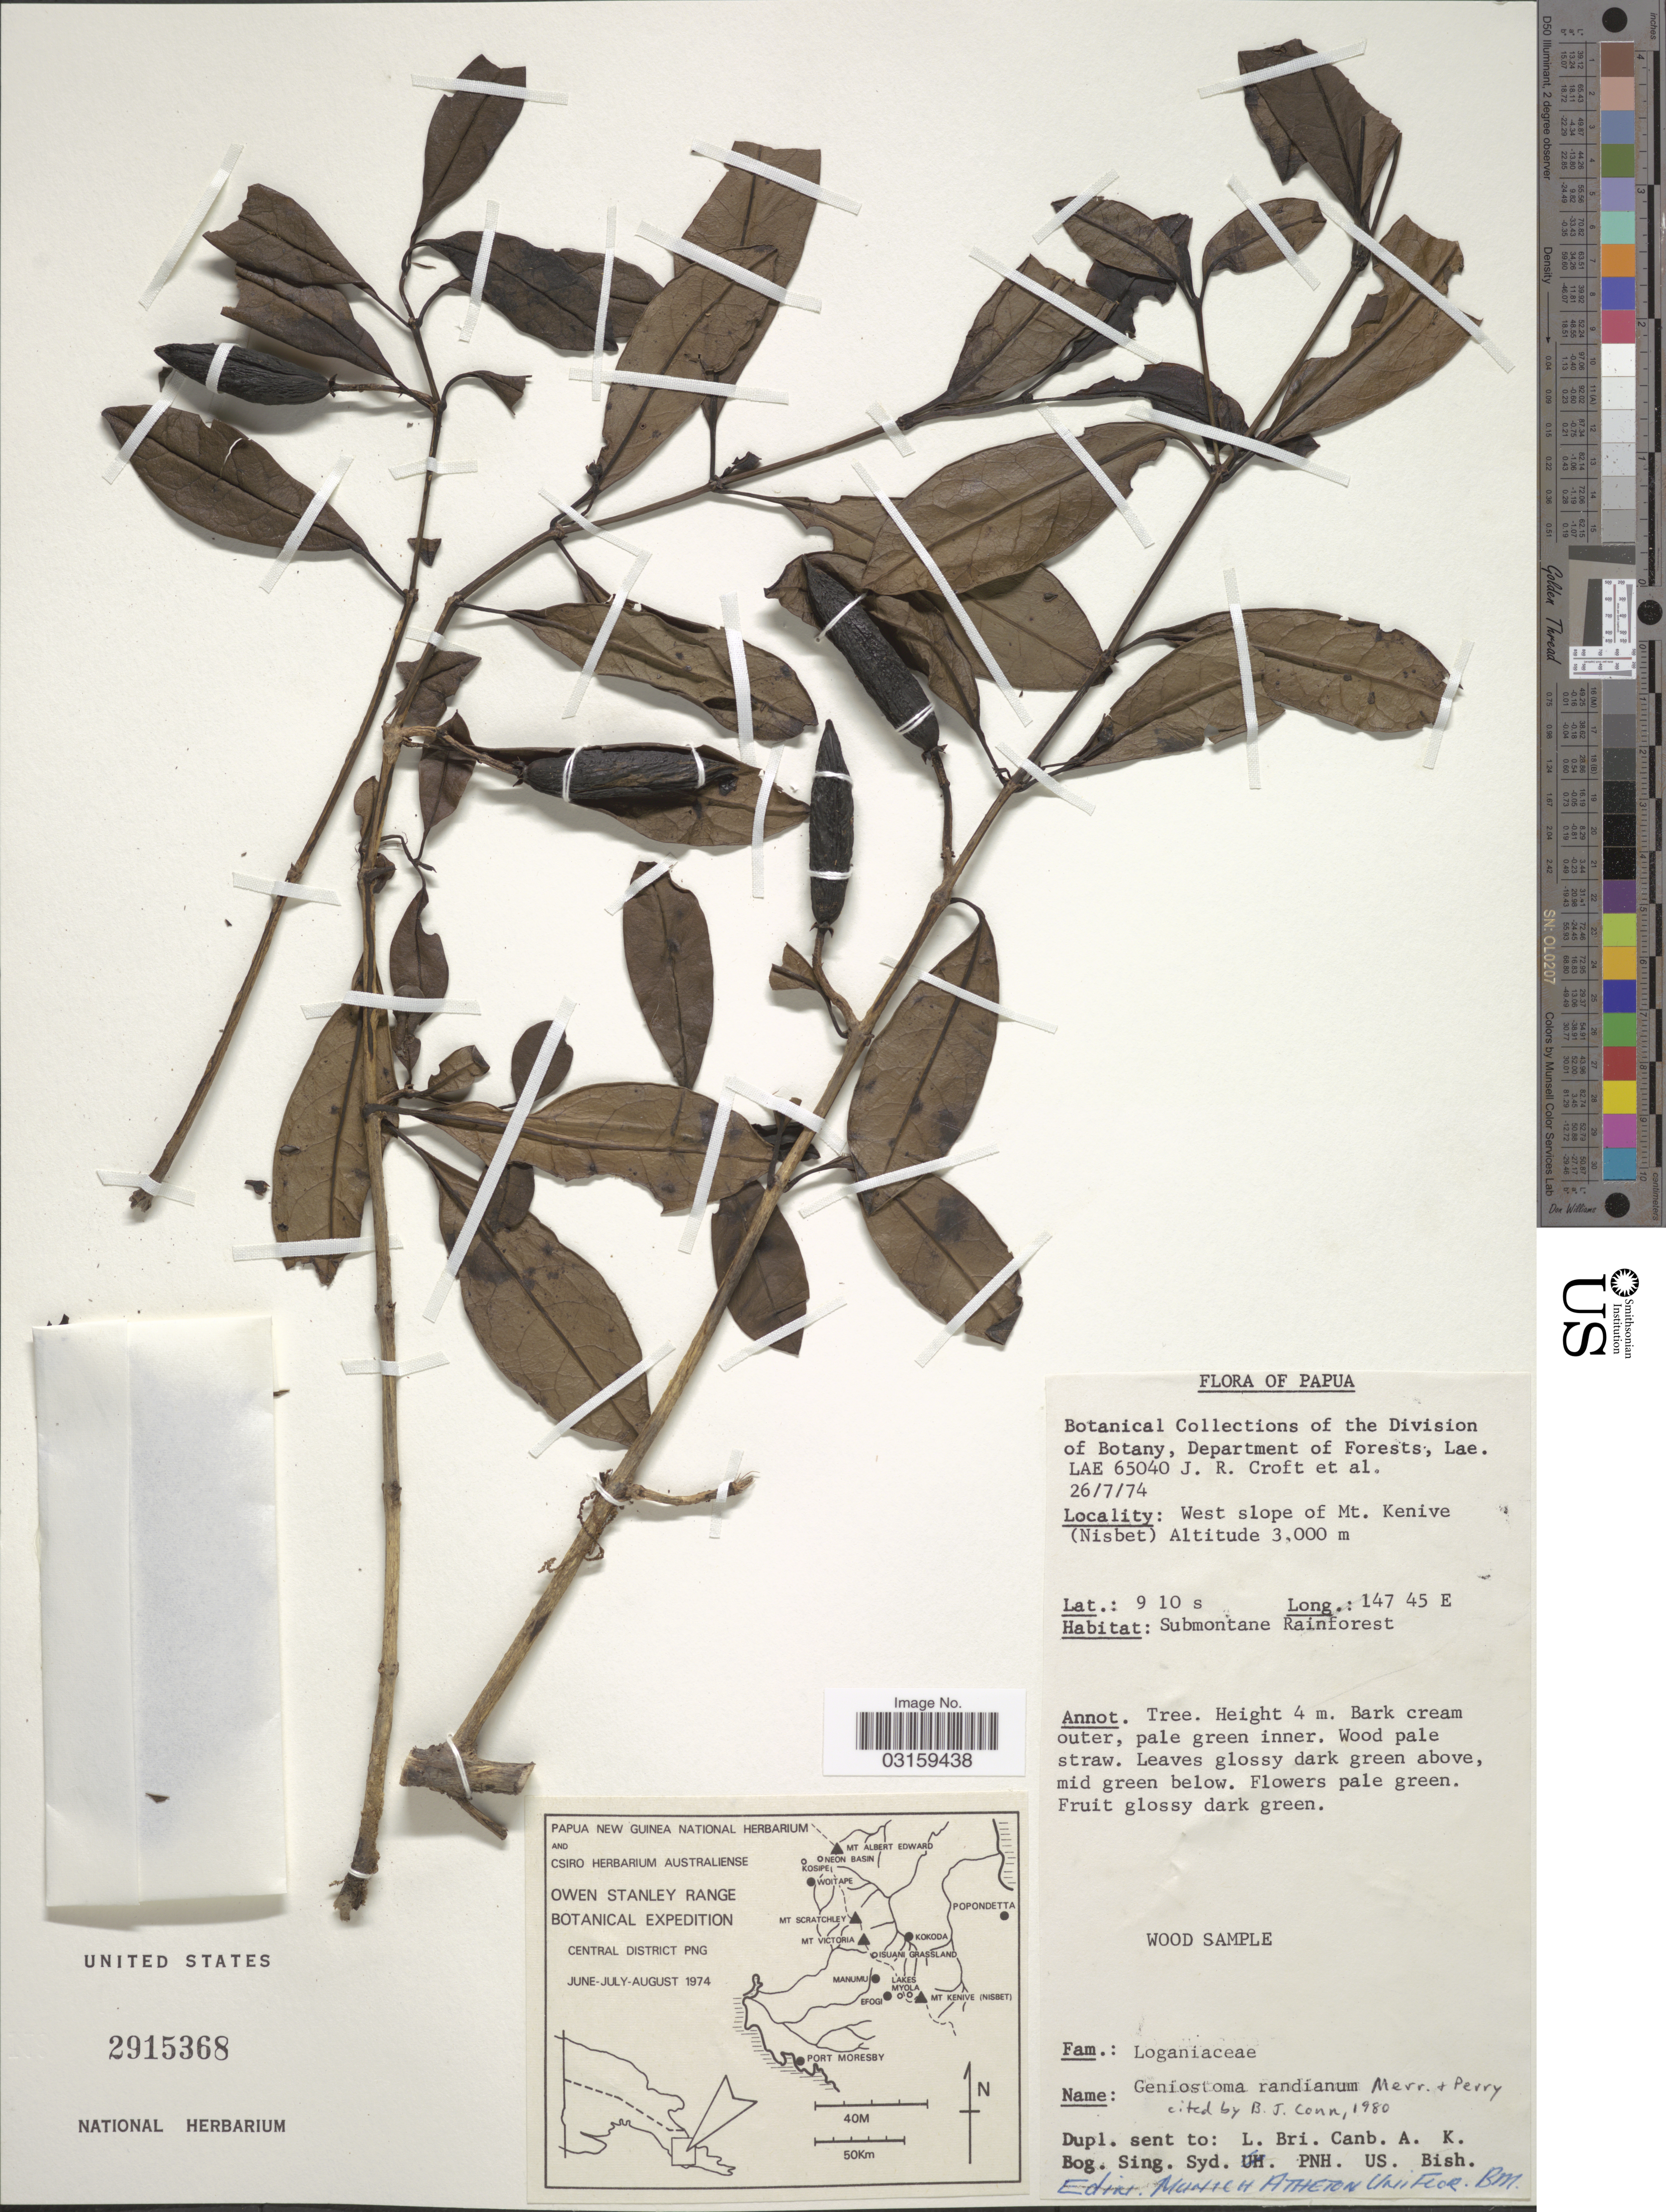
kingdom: Plantae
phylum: Tracheophyta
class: Magnoliopsida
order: Gentianales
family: Loganiaceae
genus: Geniostoma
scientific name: Geniostoma randianum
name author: Merr. & L.M. Perry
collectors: J. R. Croft & et al.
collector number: LAE 65040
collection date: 1974-07-26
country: Papua New Guinea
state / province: Central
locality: Papua. West slope of Mt. Kenive (Nisbet). Central District.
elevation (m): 3000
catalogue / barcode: US 2915368